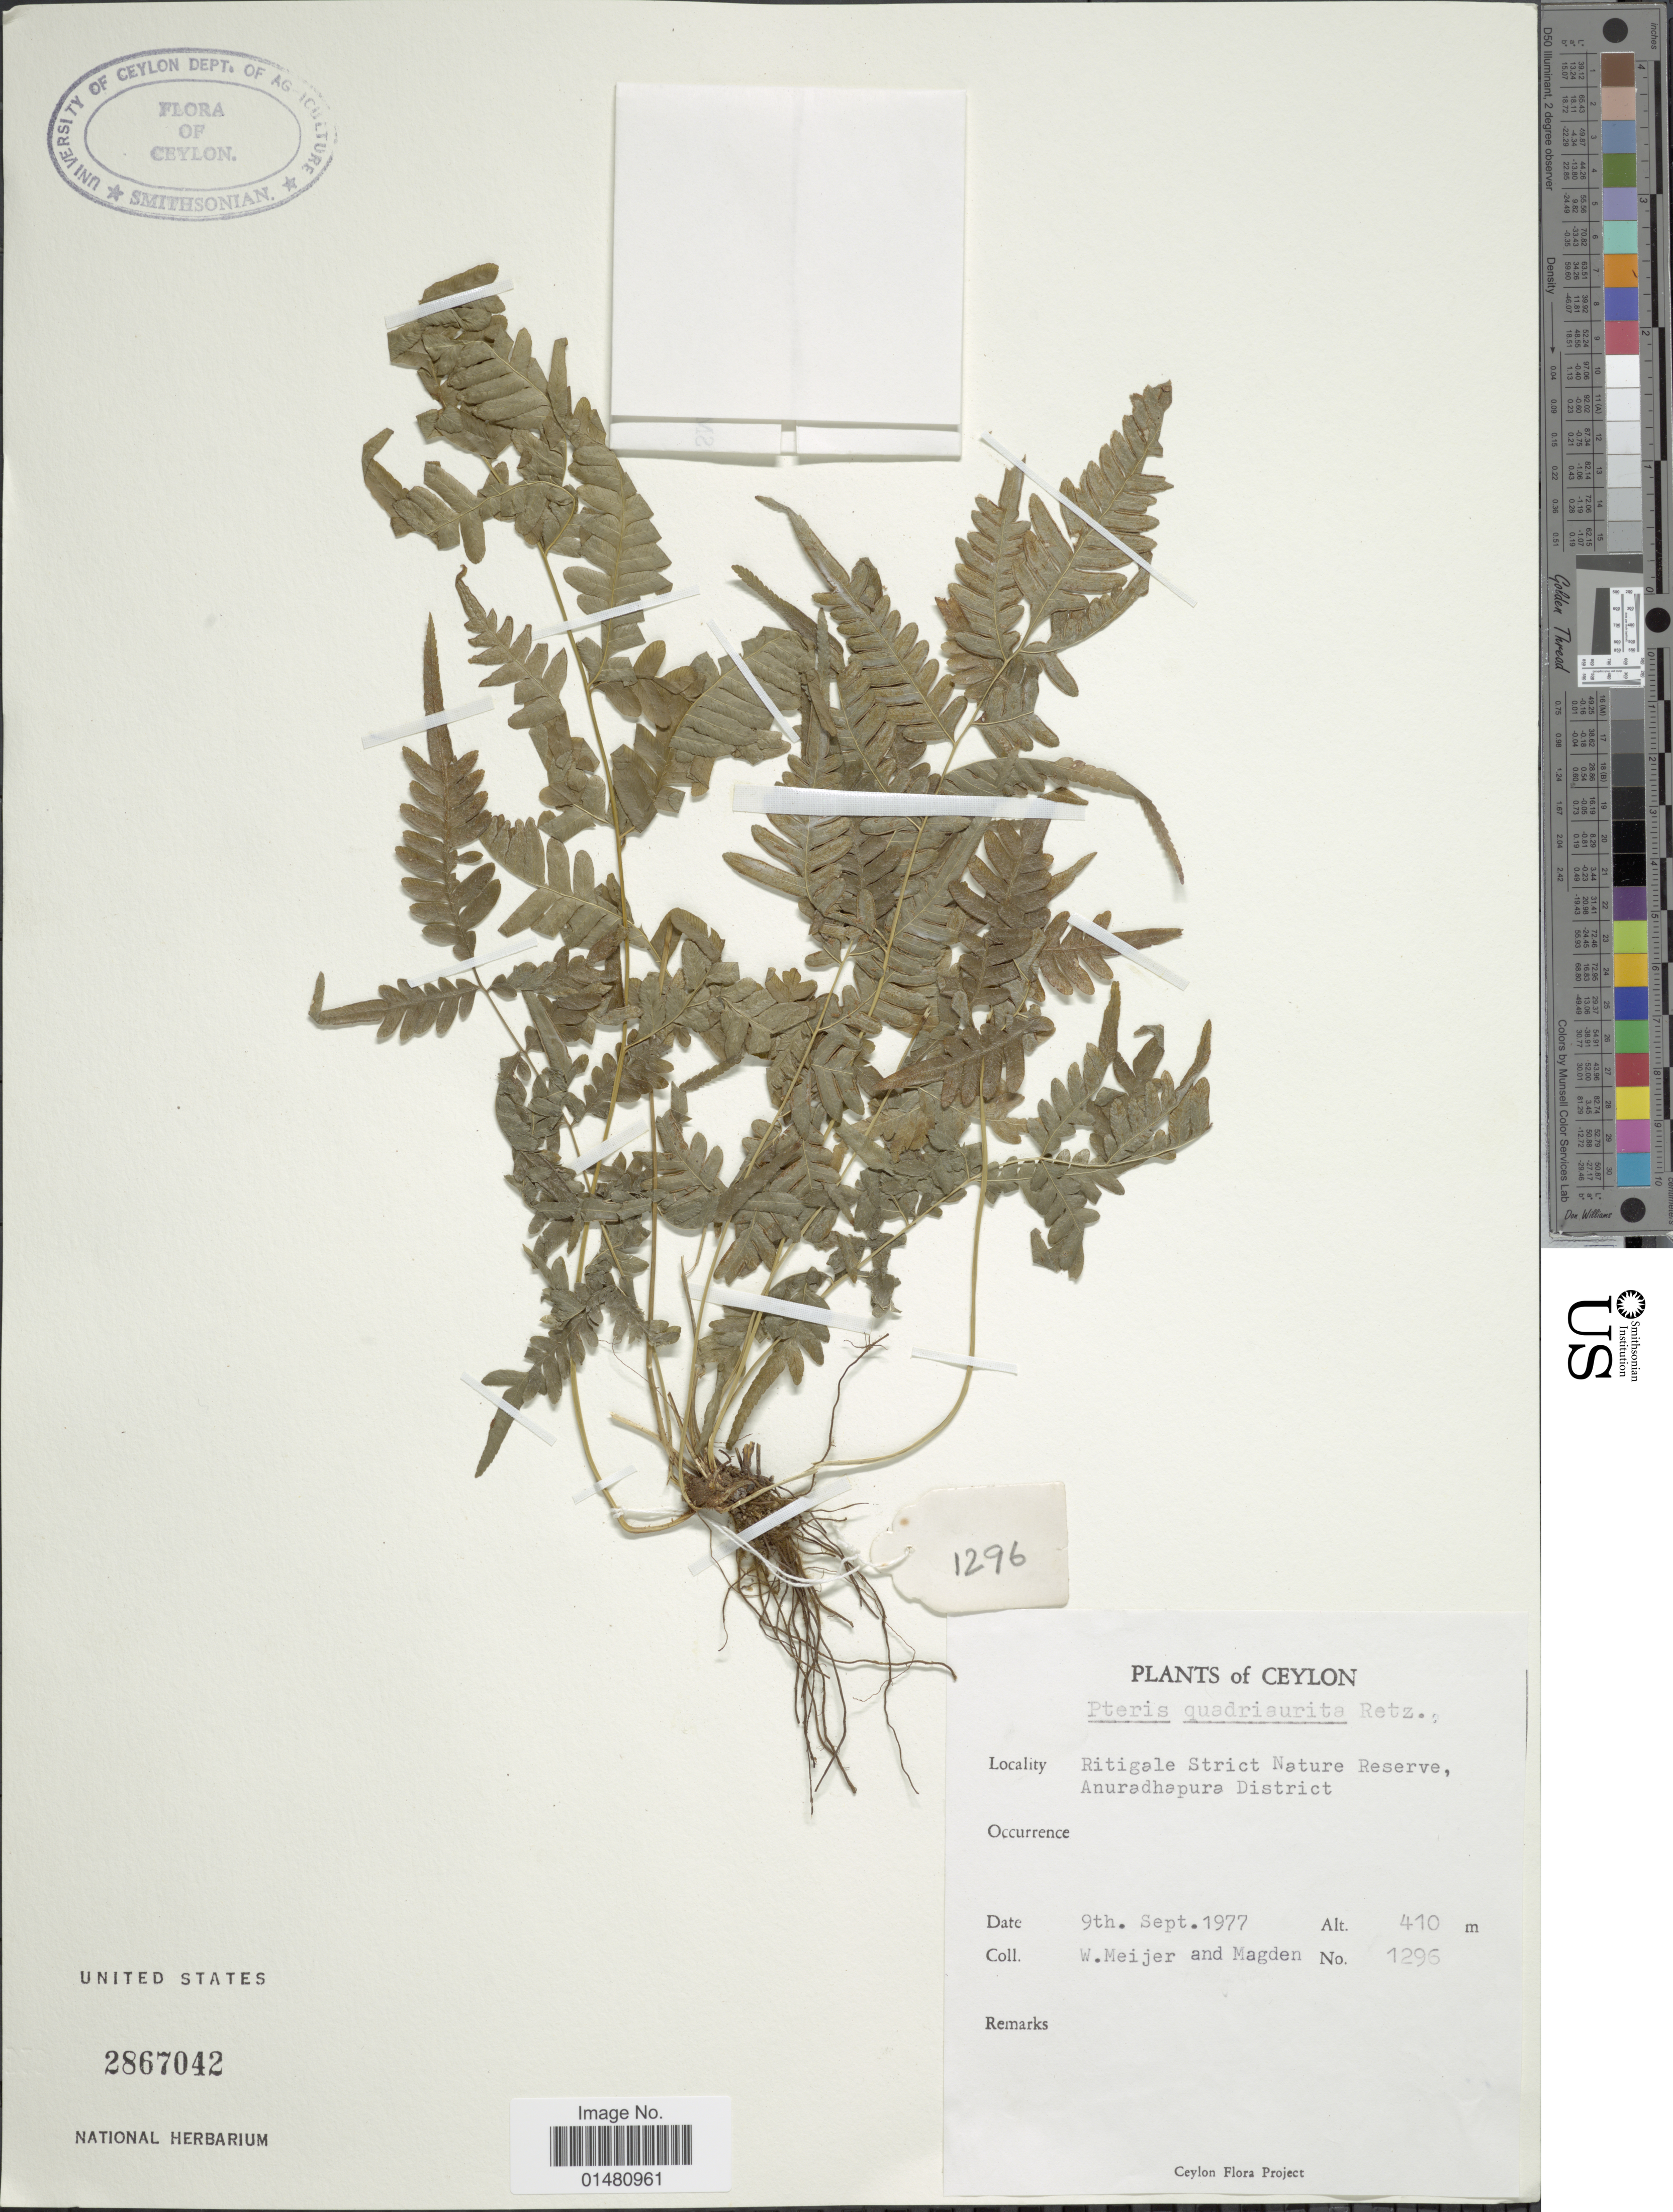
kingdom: Plantae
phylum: Tracheophyta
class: Polypodiopsida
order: Polypodiales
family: Pteridaceae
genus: Pteris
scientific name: Pteris quadriaurita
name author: Retz.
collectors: W. Meijer & Magden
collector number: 1296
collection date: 1977-09-09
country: Sri Lanka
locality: Ceylon, Ritigale Strict Nature Reserve, Anuradhapura District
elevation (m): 410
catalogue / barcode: US 2867042